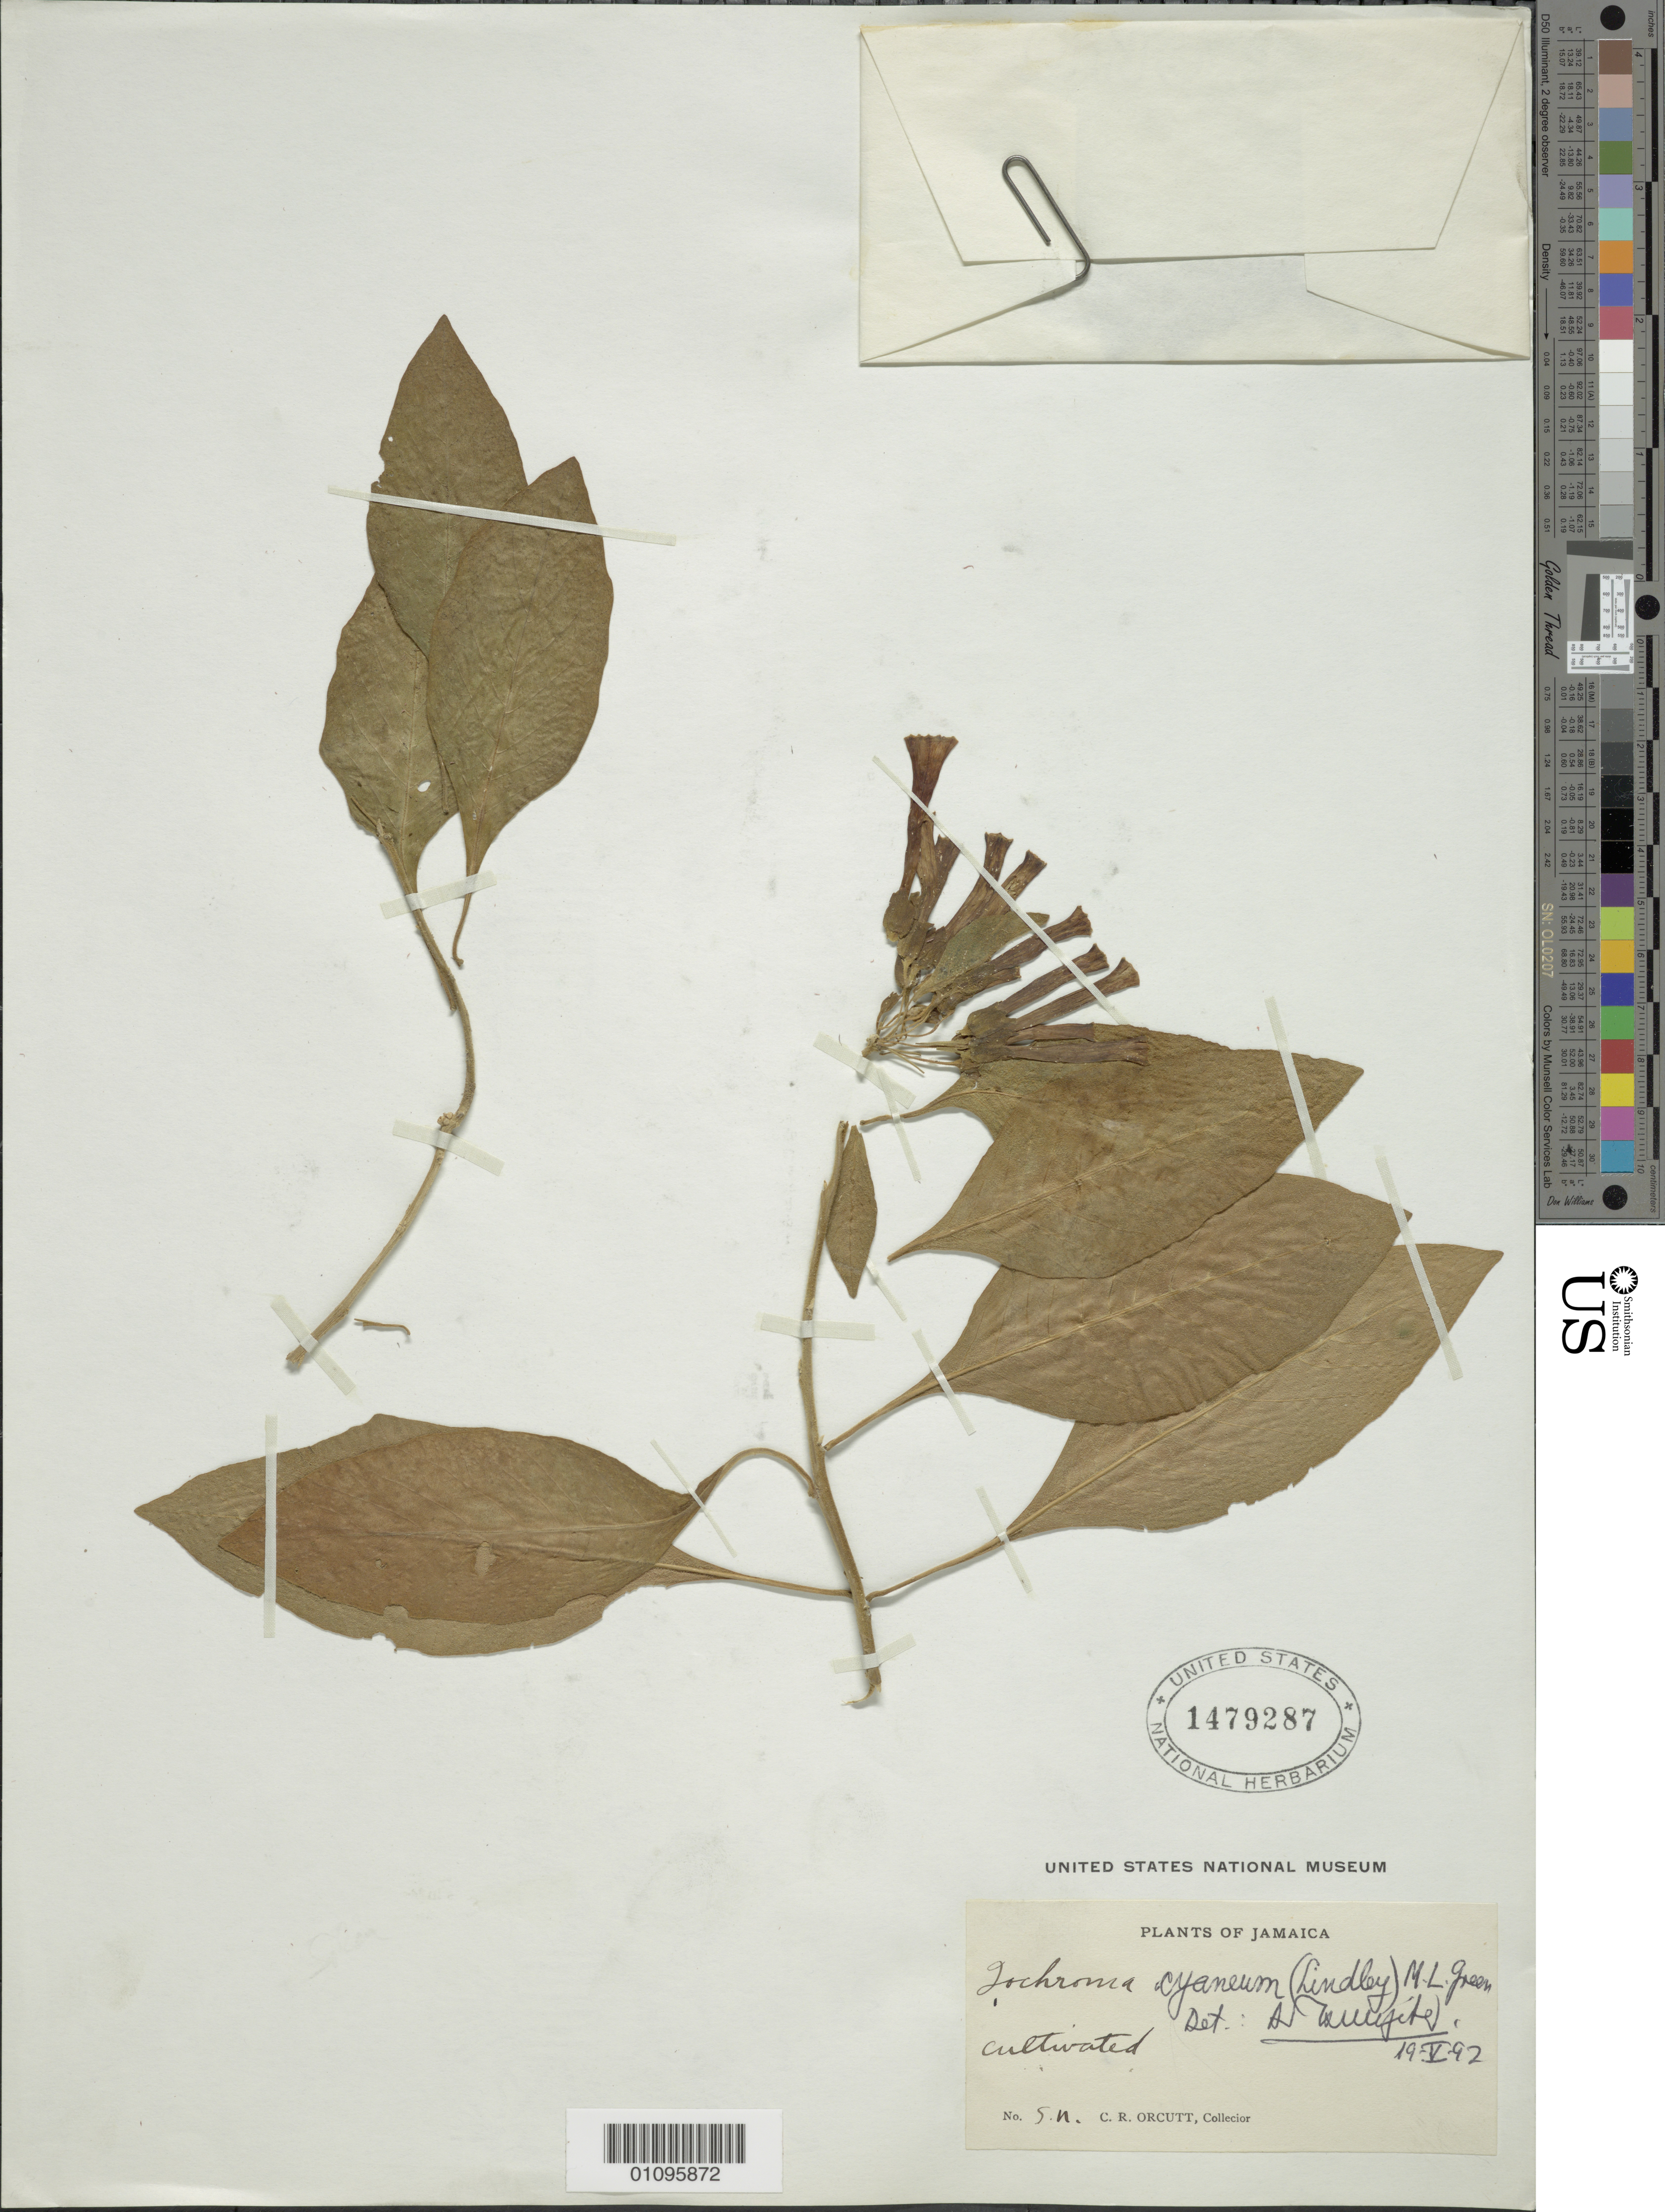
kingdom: Plantae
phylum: Tracheophyta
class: Magnoliopsida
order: Solanales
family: Solanaceae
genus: Iochroma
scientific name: Iochroma cyaneum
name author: (Lindl.) Lawr. & J.M. Tucker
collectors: C. R. Orcutt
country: Jamaica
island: Jamaica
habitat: Cultivated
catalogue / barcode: US 1479287